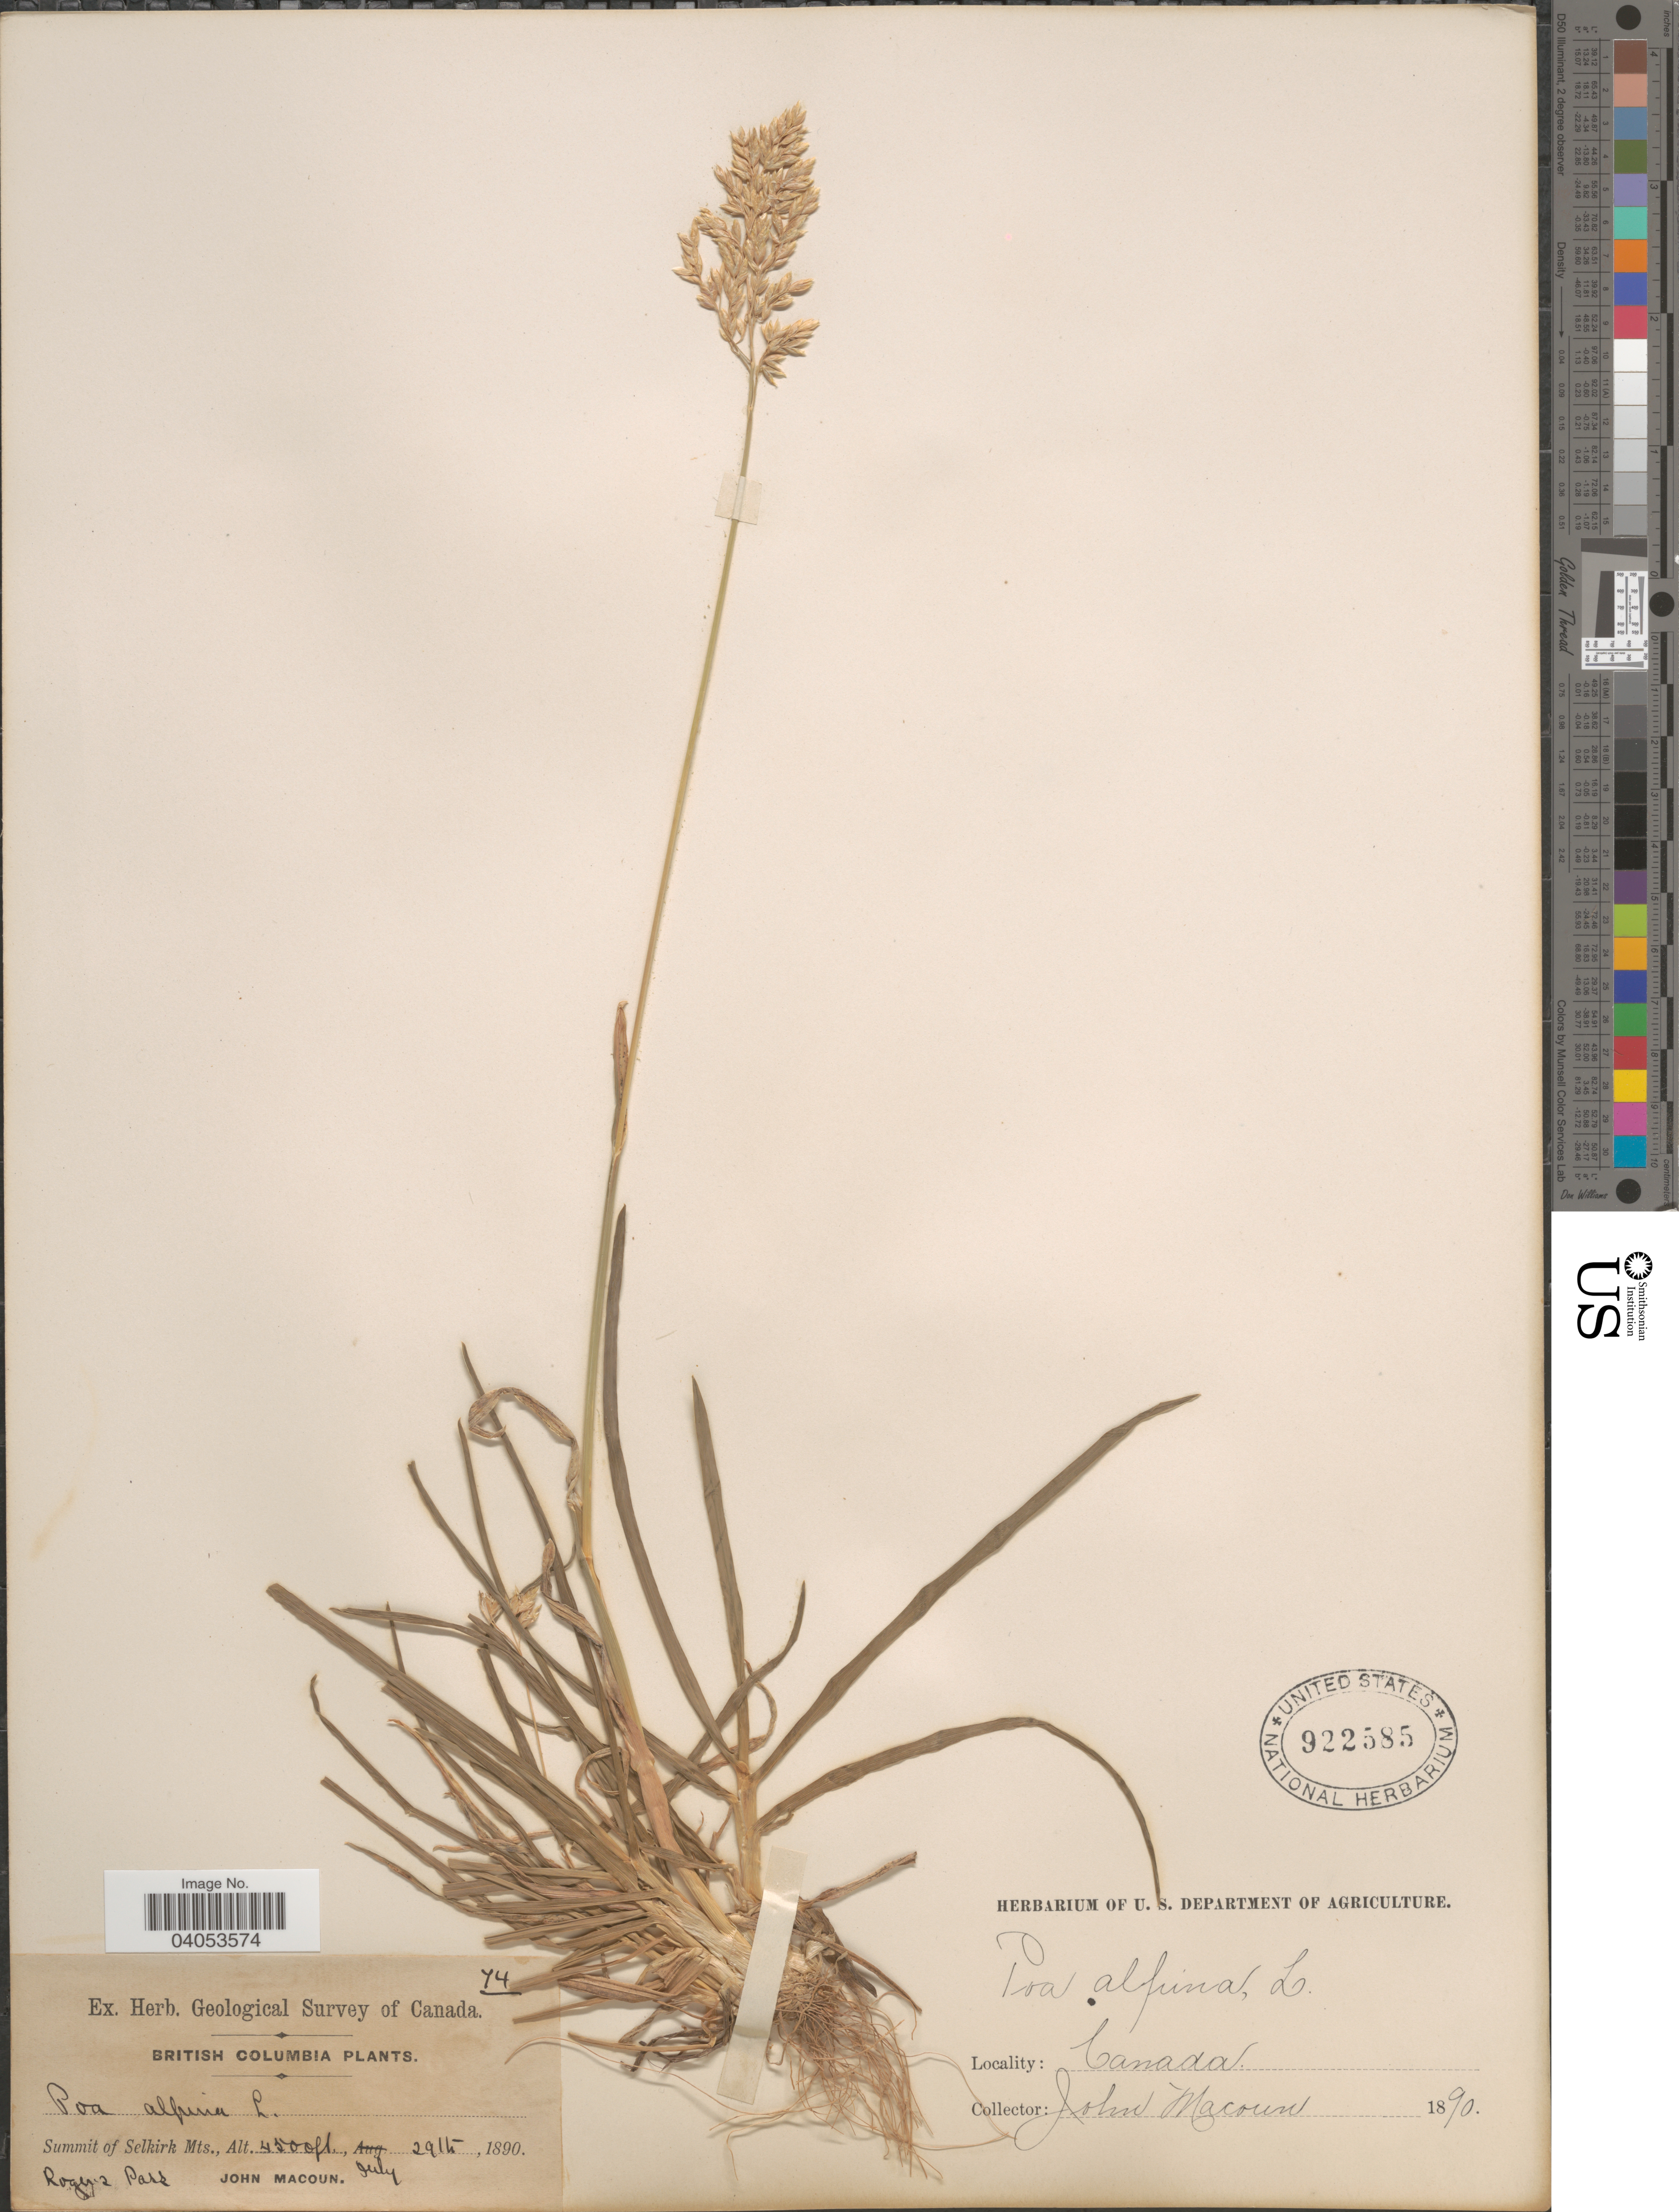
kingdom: Plantae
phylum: Tracheophyta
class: Liliopsida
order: Poales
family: Poaceae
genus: Poa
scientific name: Poa alpina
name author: L.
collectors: J. Macoun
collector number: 74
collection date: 1890-07-29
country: Canada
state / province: British Columbia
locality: Summit of Selkirk Mts. Roger's Pass.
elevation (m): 1372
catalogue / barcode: US 922585